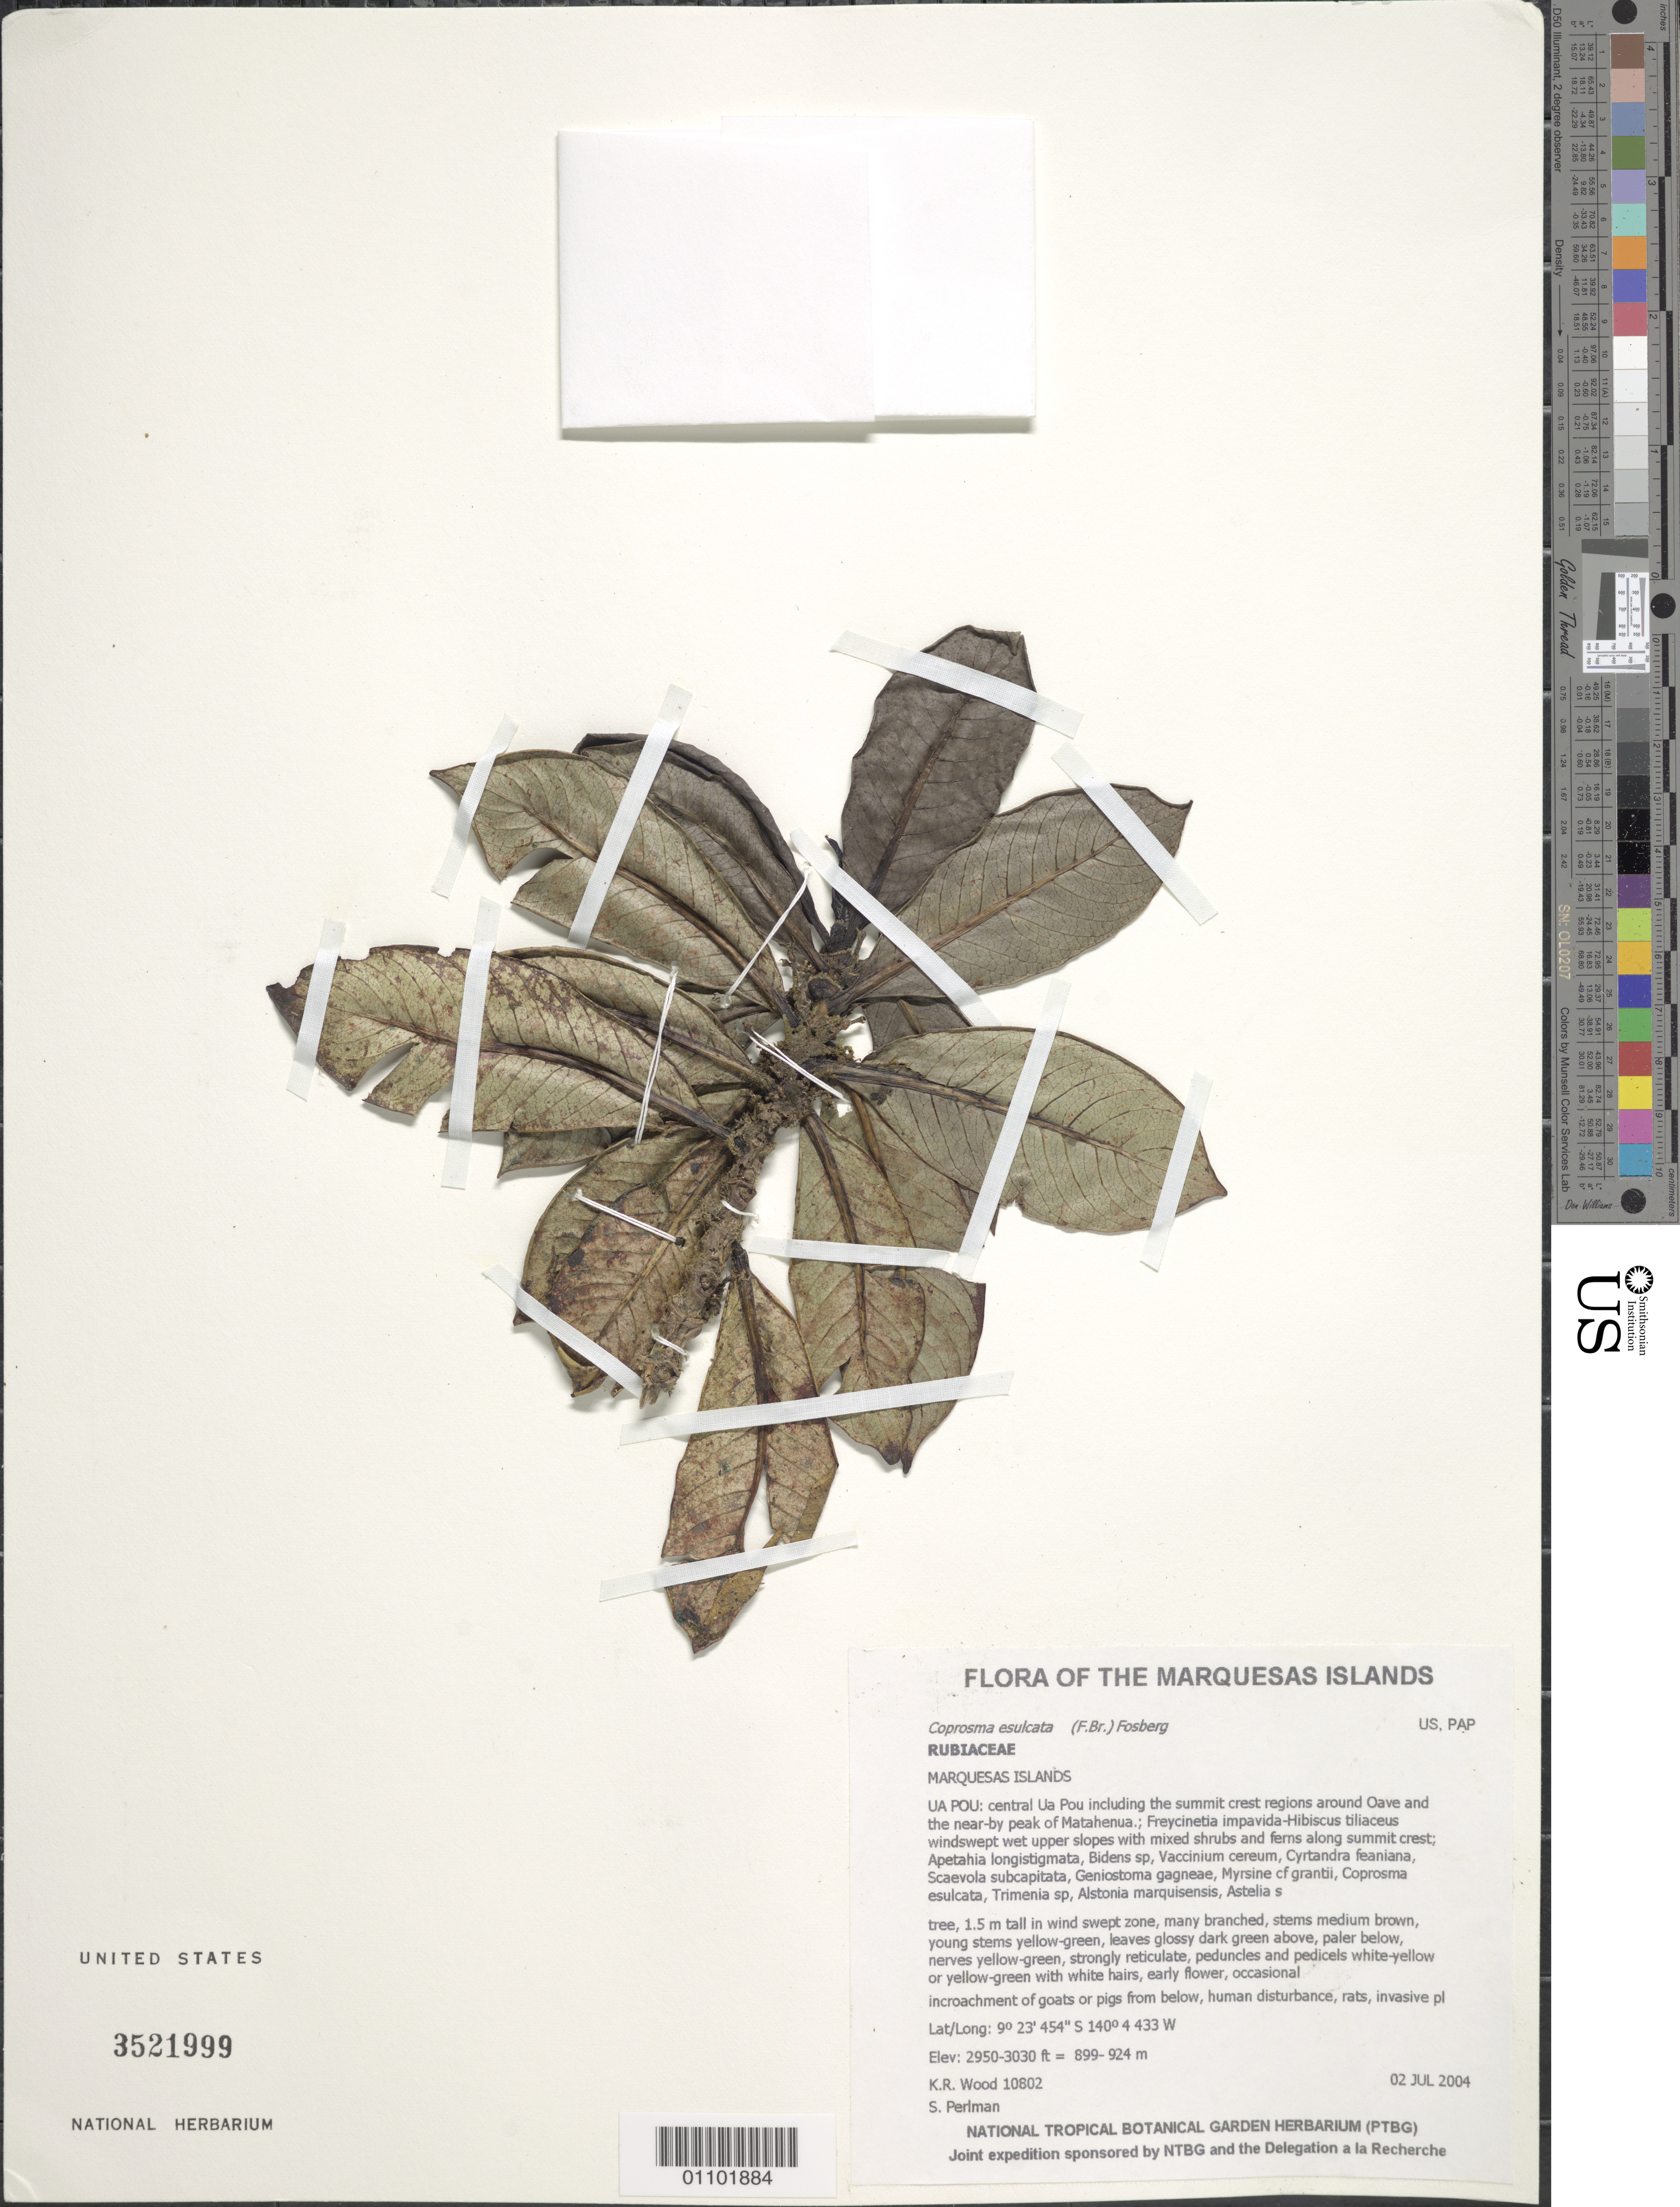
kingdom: Plantae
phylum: Tracheophyta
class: Magnoliopsida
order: Gentianales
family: Rubiaceae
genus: Coprosma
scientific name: Coprosma esulcata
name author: (F. Br.) Fosberg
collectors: K. R. Wood & S. P. Perlman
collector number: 10802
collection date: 2004-07-02/2004-07-04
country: French Polynesia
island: Ua Pou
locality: central Ua Pou including the summit crest regions around Oave and the near-by peak of Matahenua.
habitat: Freycinetia impavida-Hibiscus tiliaceus windswept wet upper slopes with mixed shrubs and ferns along summit crest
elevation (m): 899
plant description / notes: incroachment of goats or pigs from below, human disturbance, rats, invasive plant taxa from below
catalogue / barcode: US 3521999